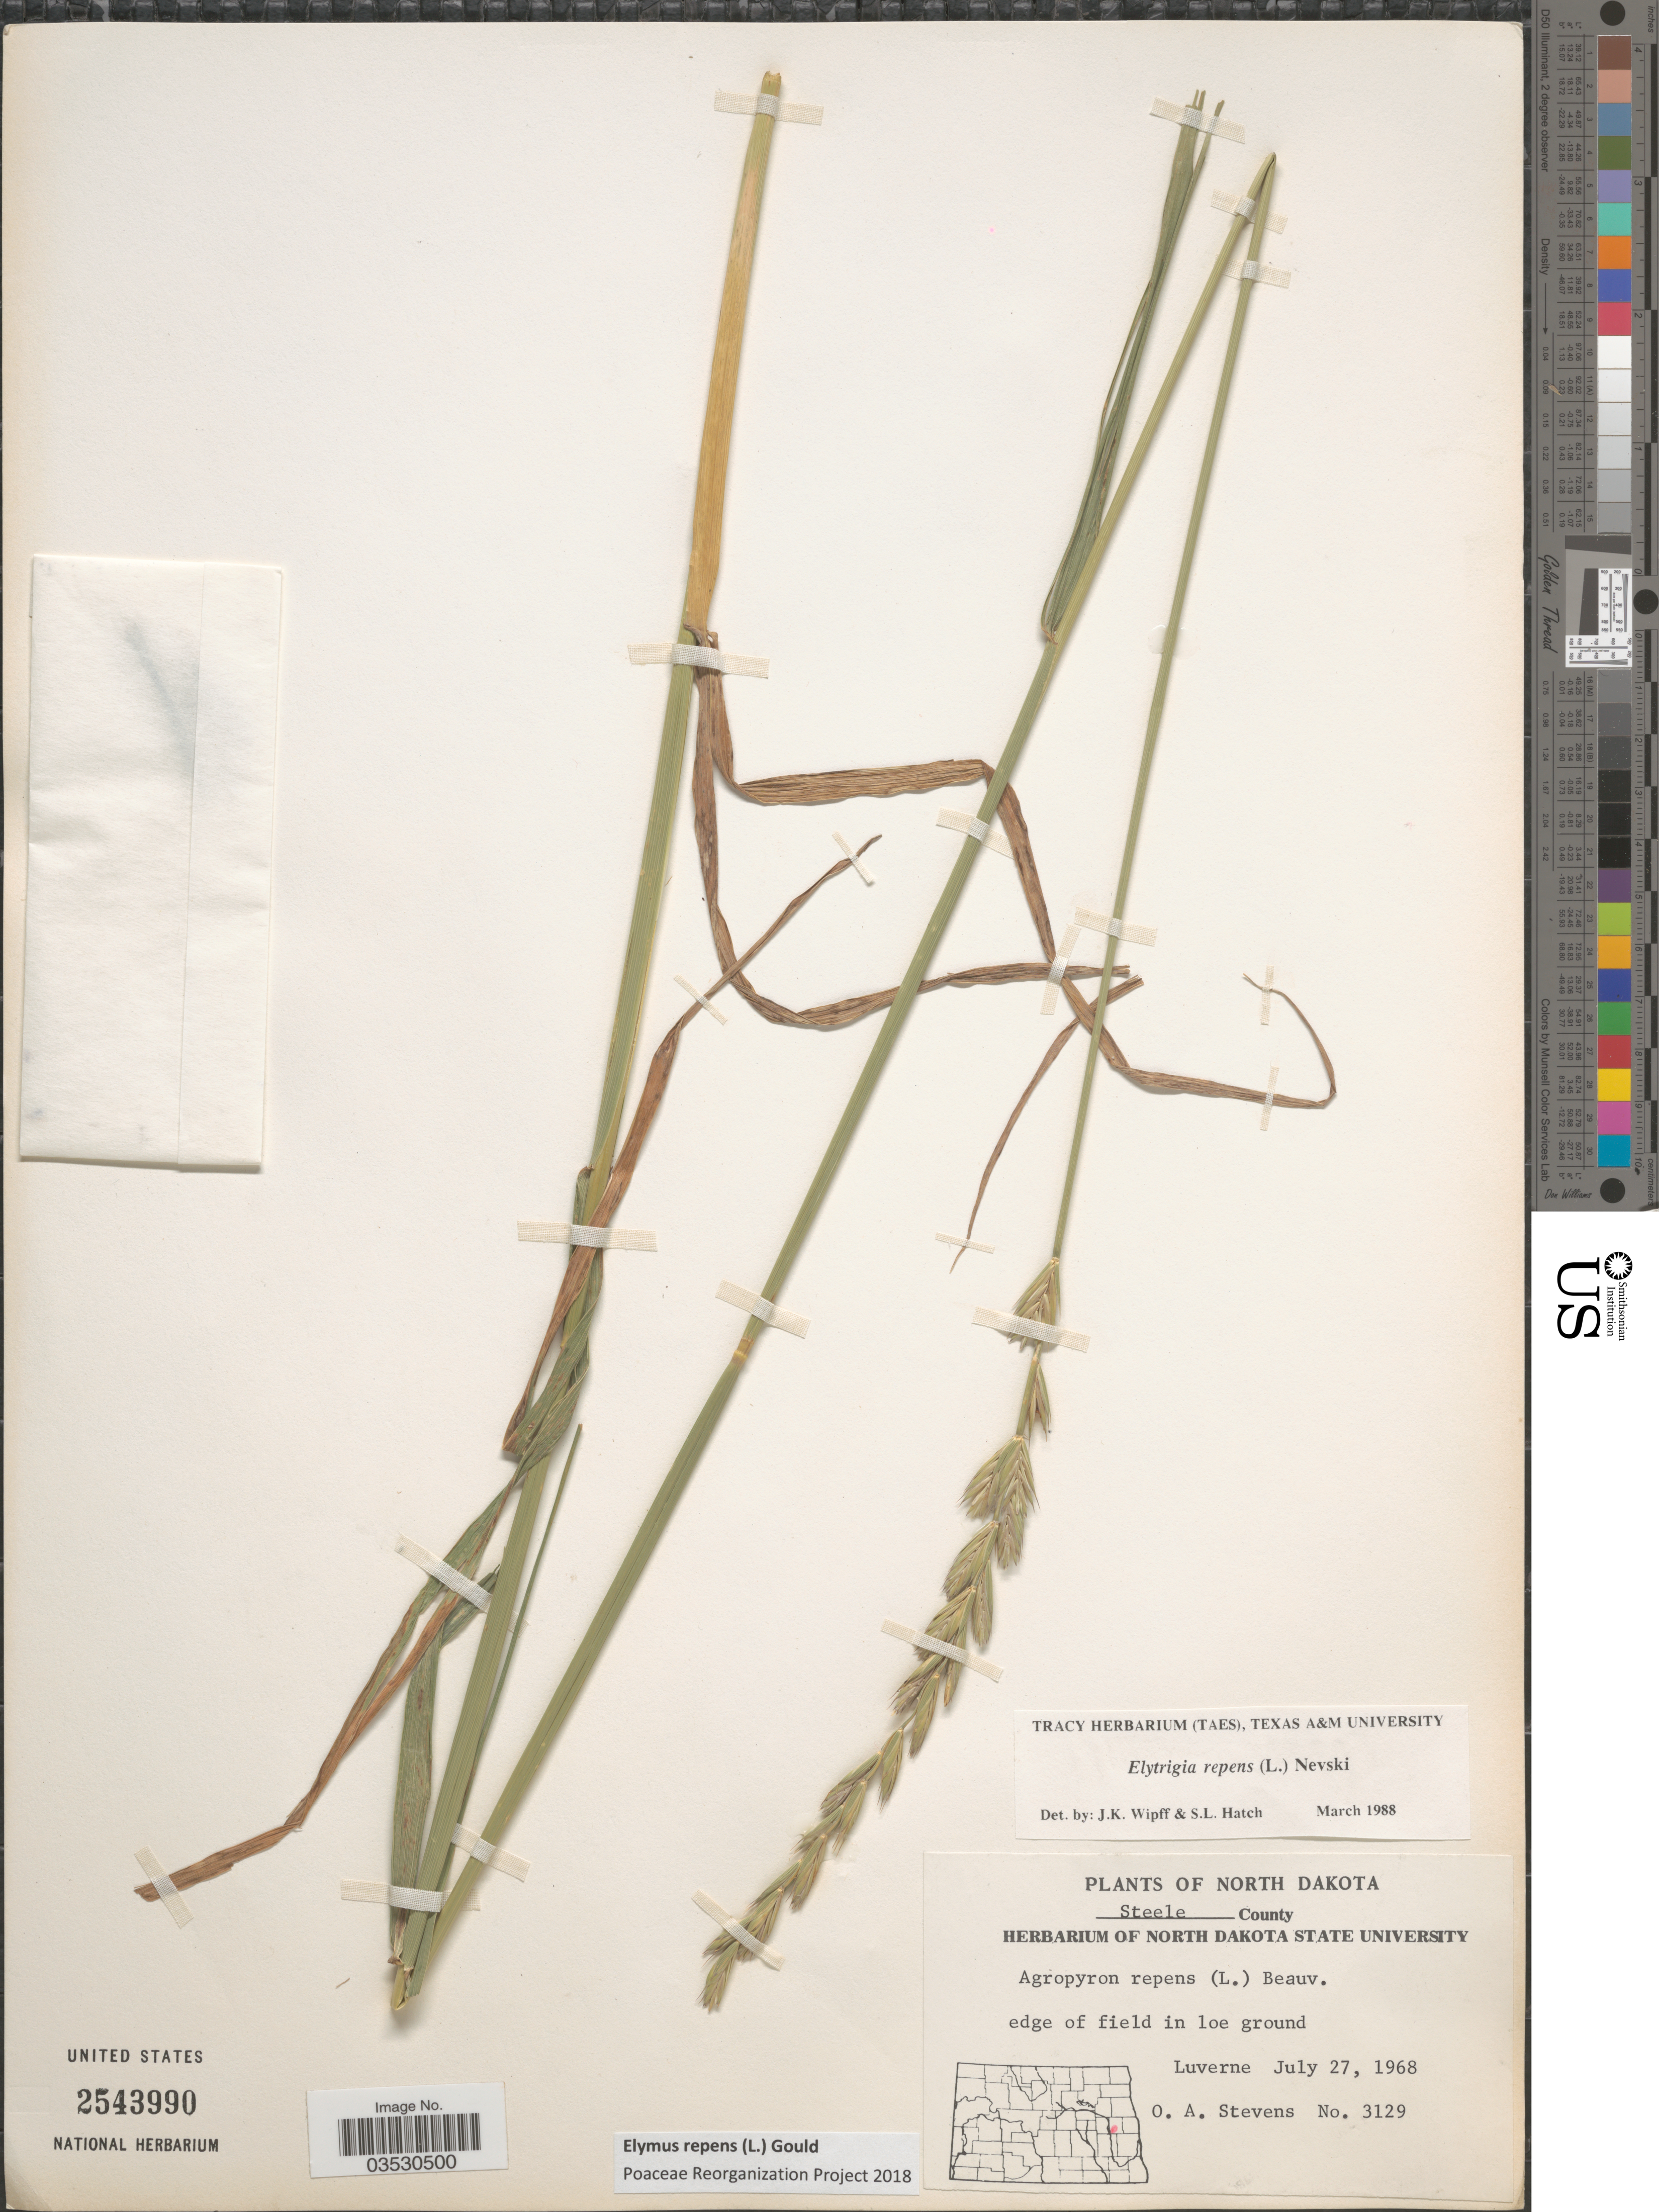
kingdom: Plantae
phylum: Tracheophyta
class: Liliopsida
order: Poales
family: Poaceae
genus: Elymus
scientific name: Elymus repens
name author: (L.) Gould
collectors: O. A. Stevens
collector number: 3129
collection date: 1968-07-27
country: United States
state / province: North Dakota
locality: Steele County. Edge of field in loe ground. Luverne.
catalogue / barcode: US 2543990